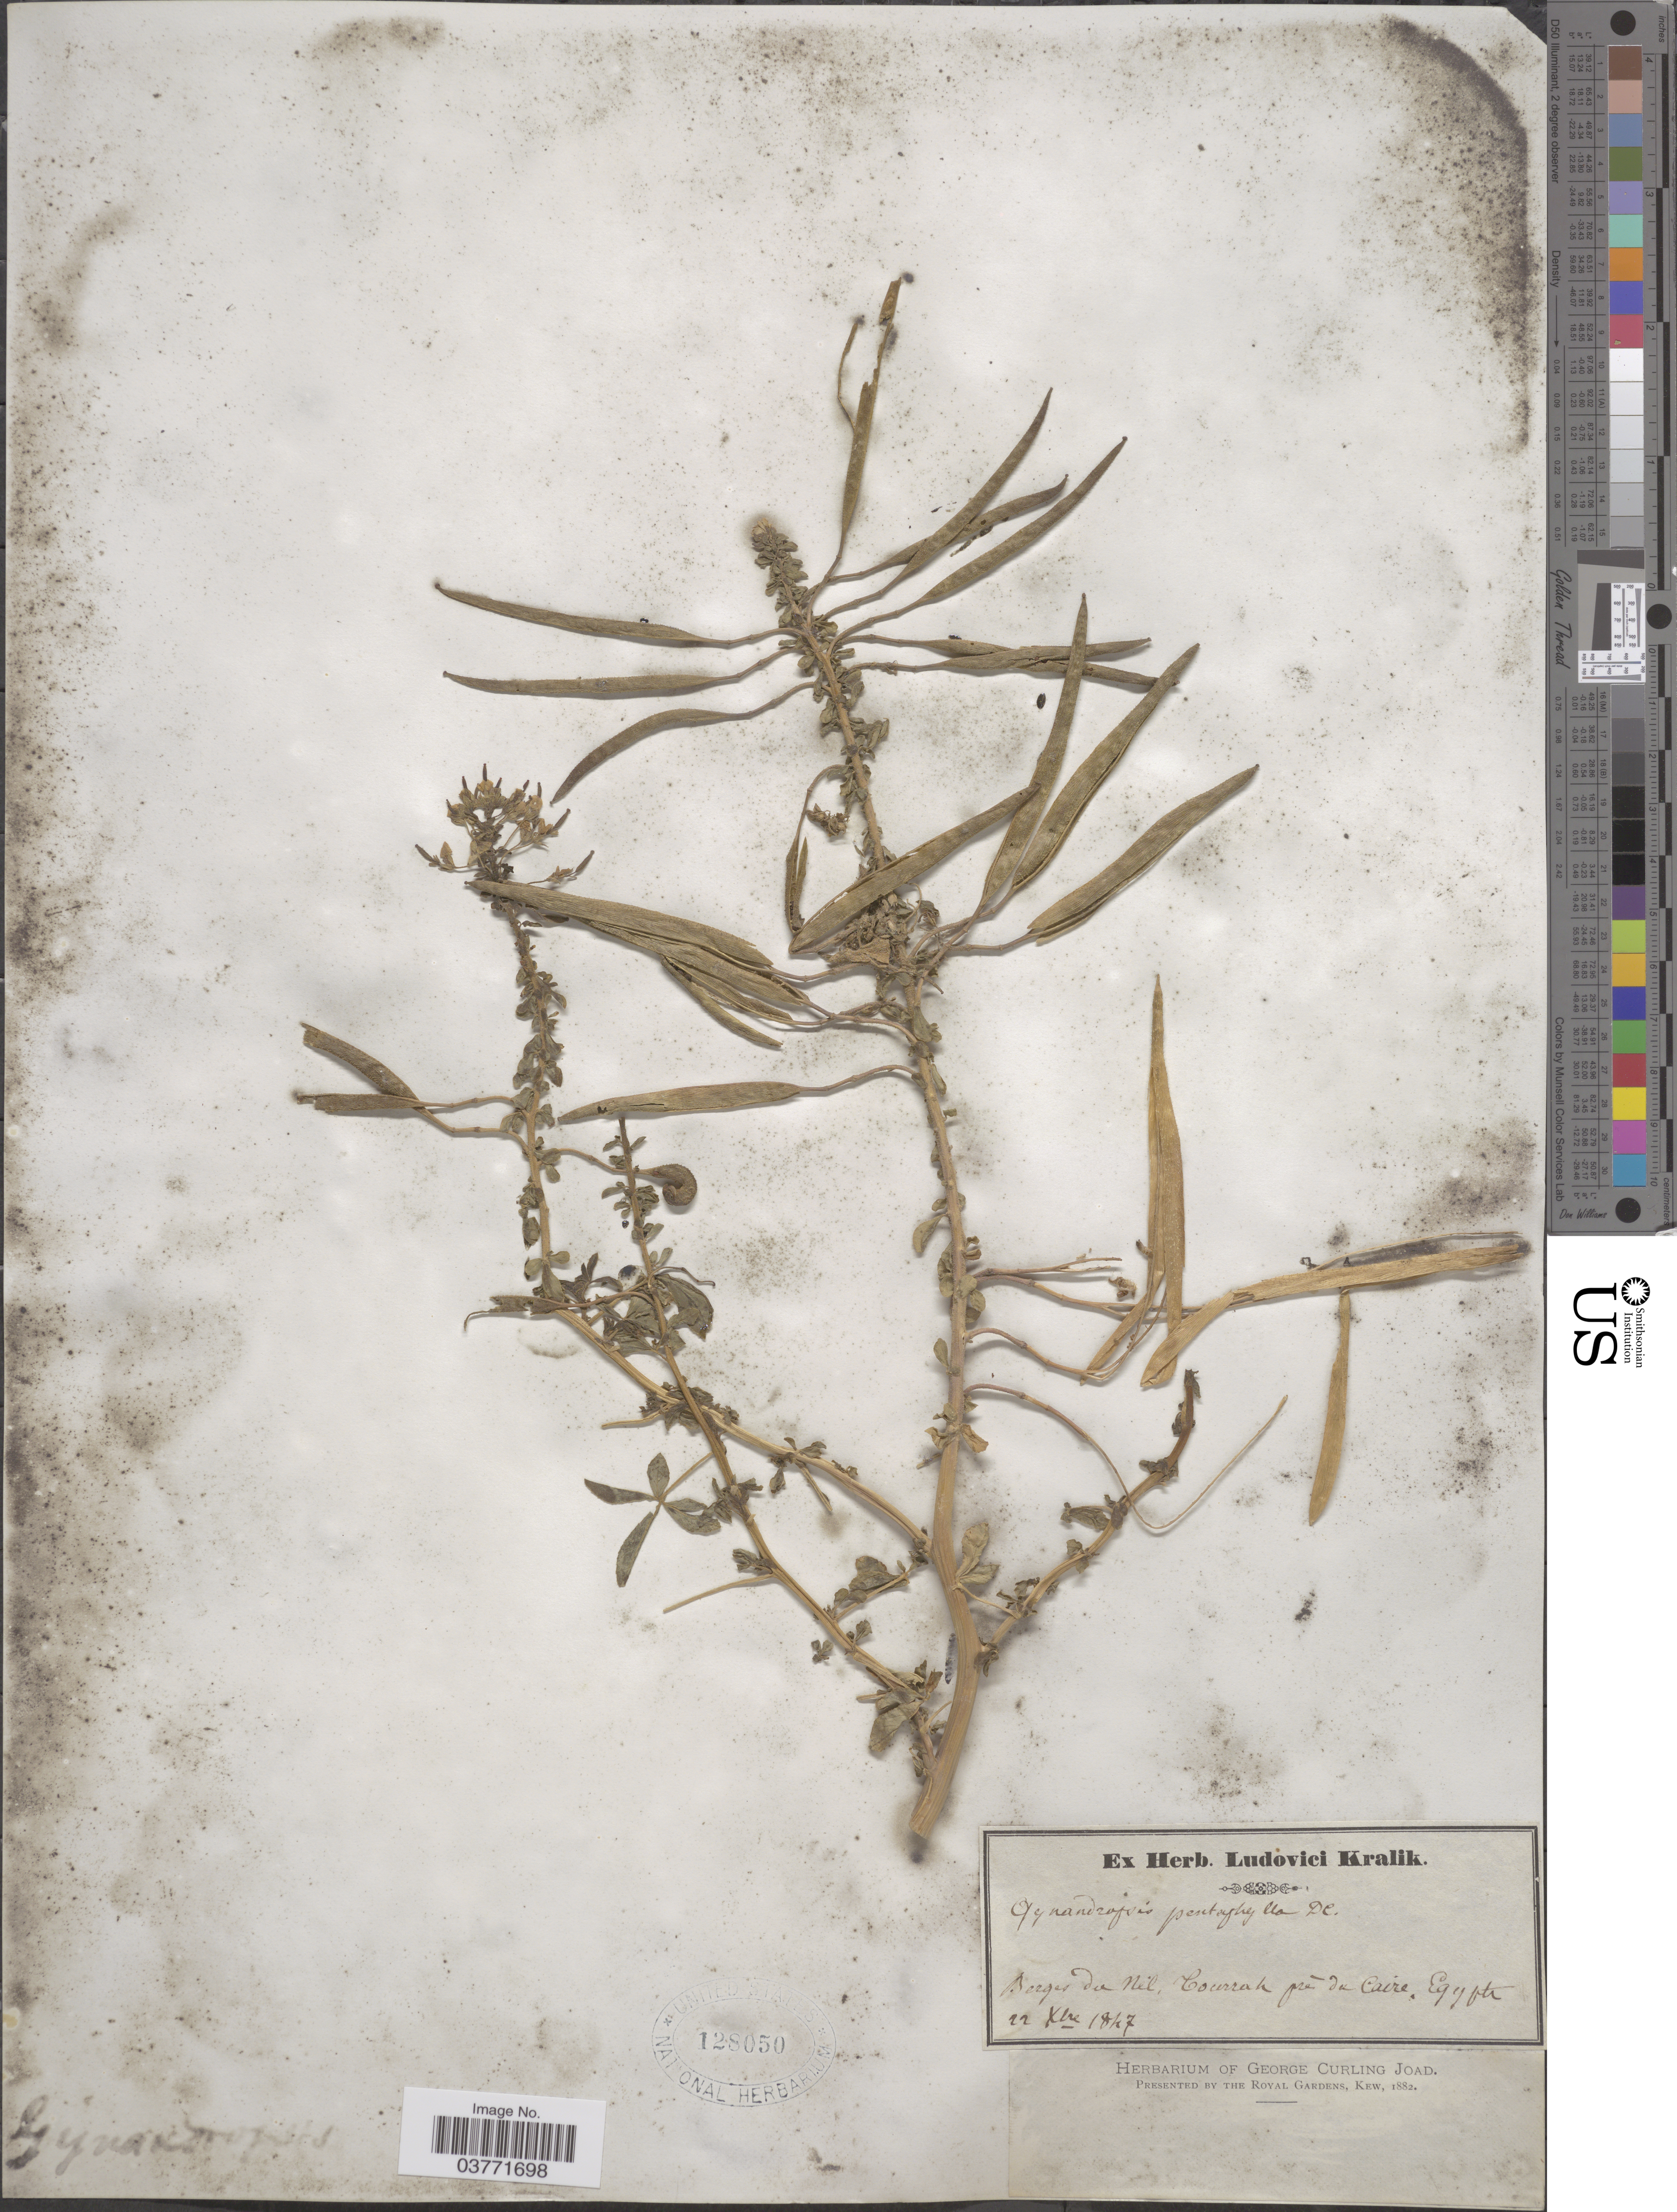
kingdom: Plantae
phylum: Tracheophyta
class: Magnoliopsida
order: Brassicales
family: Cleomaceae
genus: Gynandropsis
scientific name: Gynandropsis gynandra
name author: (L.) Briq.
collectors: ex herb. L. Kralik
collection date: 1847-12-22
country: Egypt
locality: Berger du Nil, Courrah prés du Caire.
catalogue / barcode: US 128050